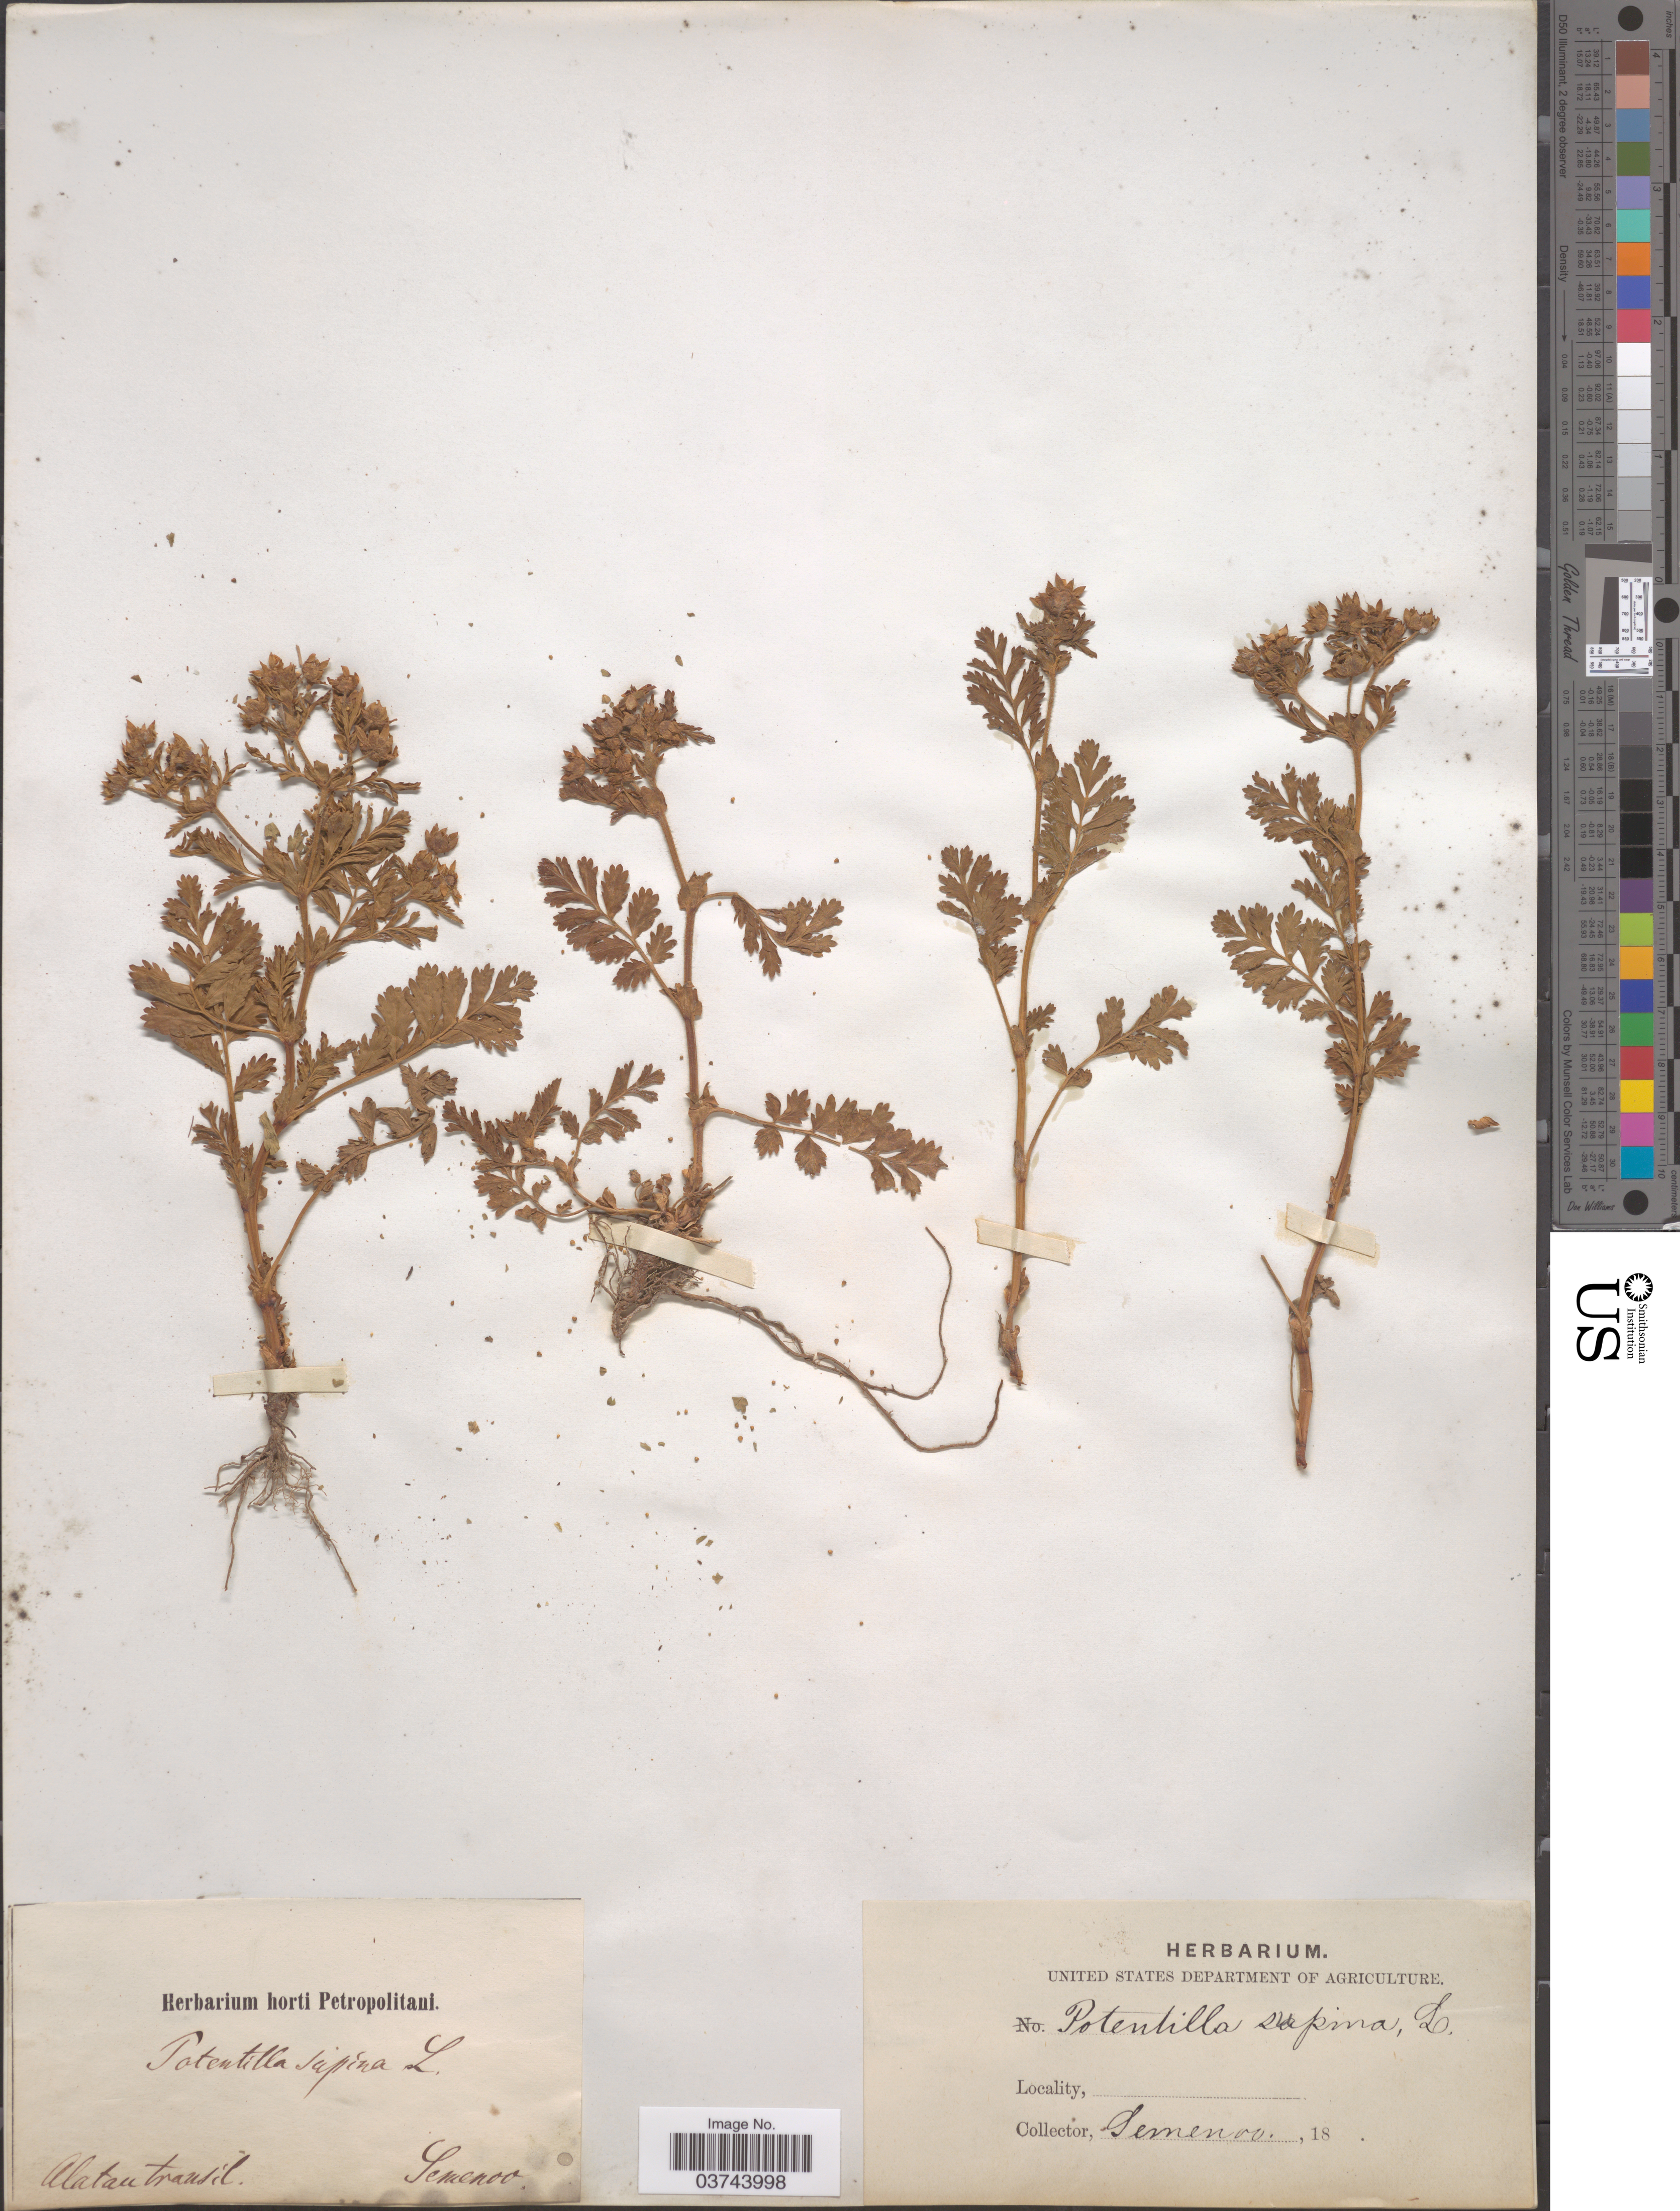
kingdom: Plantae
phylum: Tracheophyta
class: Magnoliopsida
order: Rosales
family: Rosaceae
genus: Potentilla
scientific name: Potentilla supina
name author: L.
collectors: -- Semenov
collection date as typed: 18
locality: Alatau transil.